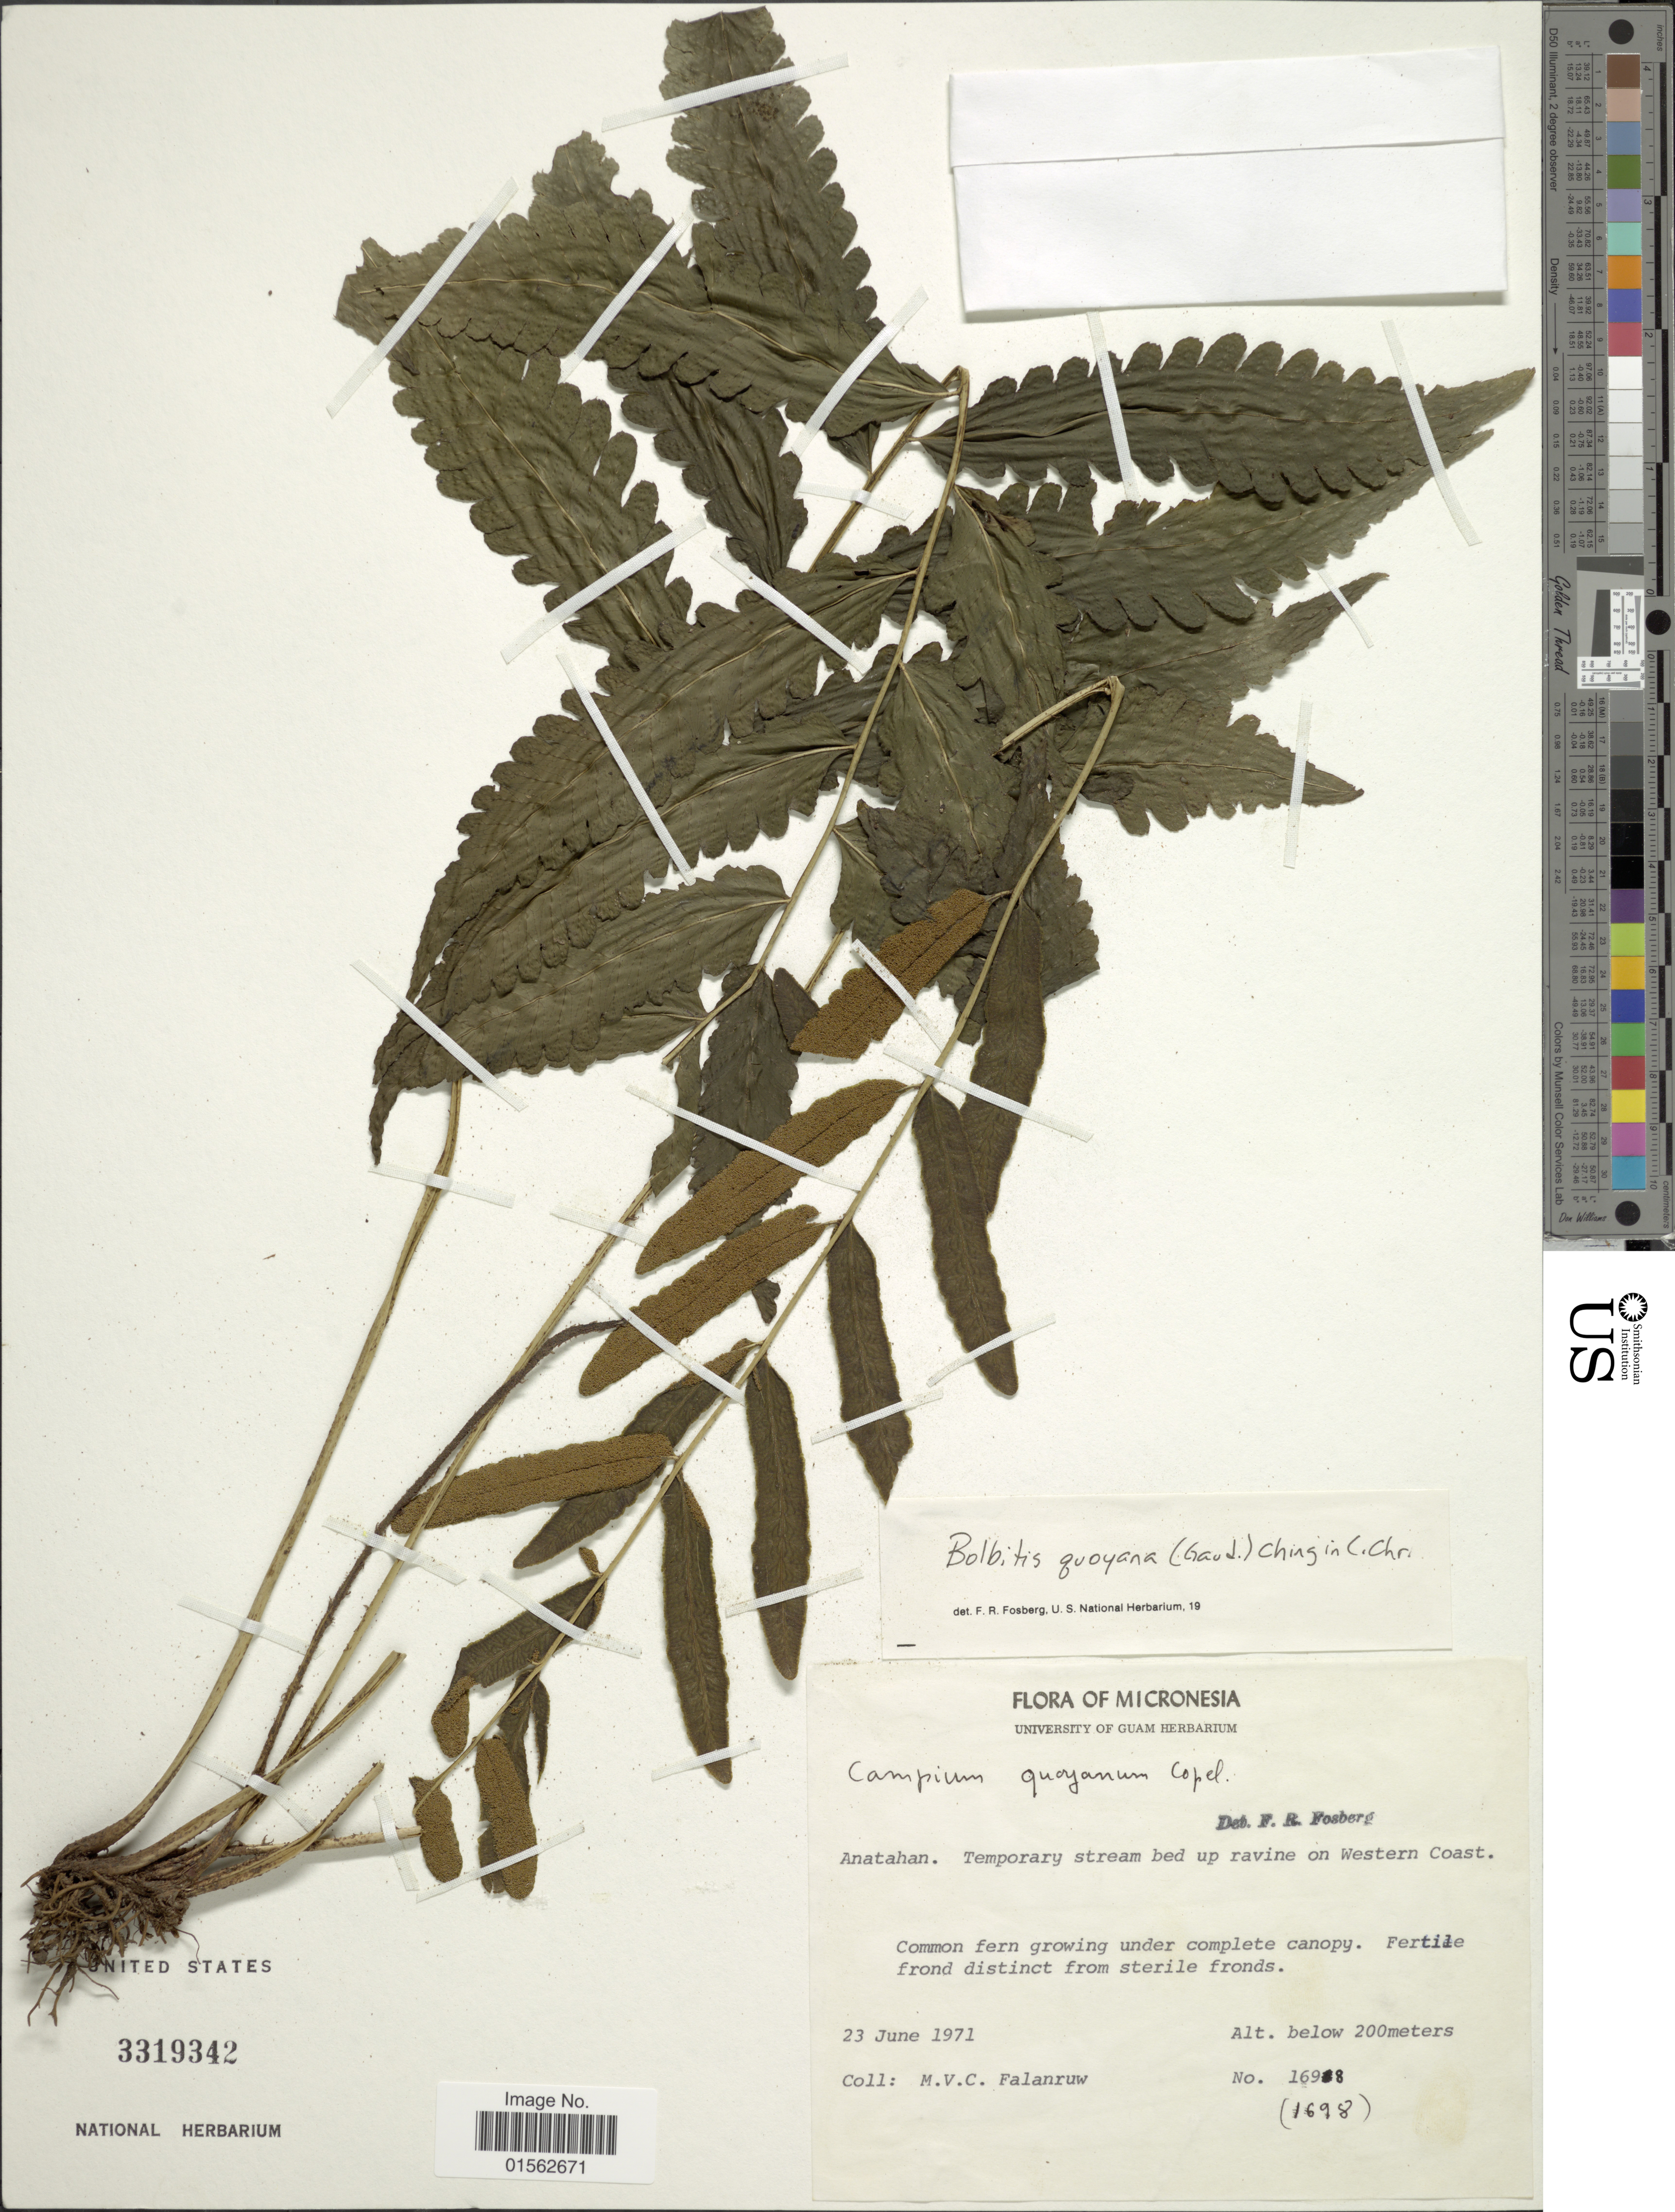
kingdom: Plantae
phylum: Tracheophyta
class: Polypodiopsida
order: Polypodiales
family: Dryopteridaceae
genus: Bolbitis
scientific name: Bolbitis quoyana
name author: (Gaudich.) Ching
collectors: M. V. Falanruw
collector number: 1698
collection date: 1971-06-23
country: Northern Mariana Islands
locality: Micronesia, Anatahan, temporary stream bed up ravine on Western Coast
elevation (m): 200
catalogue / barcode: US 3319342